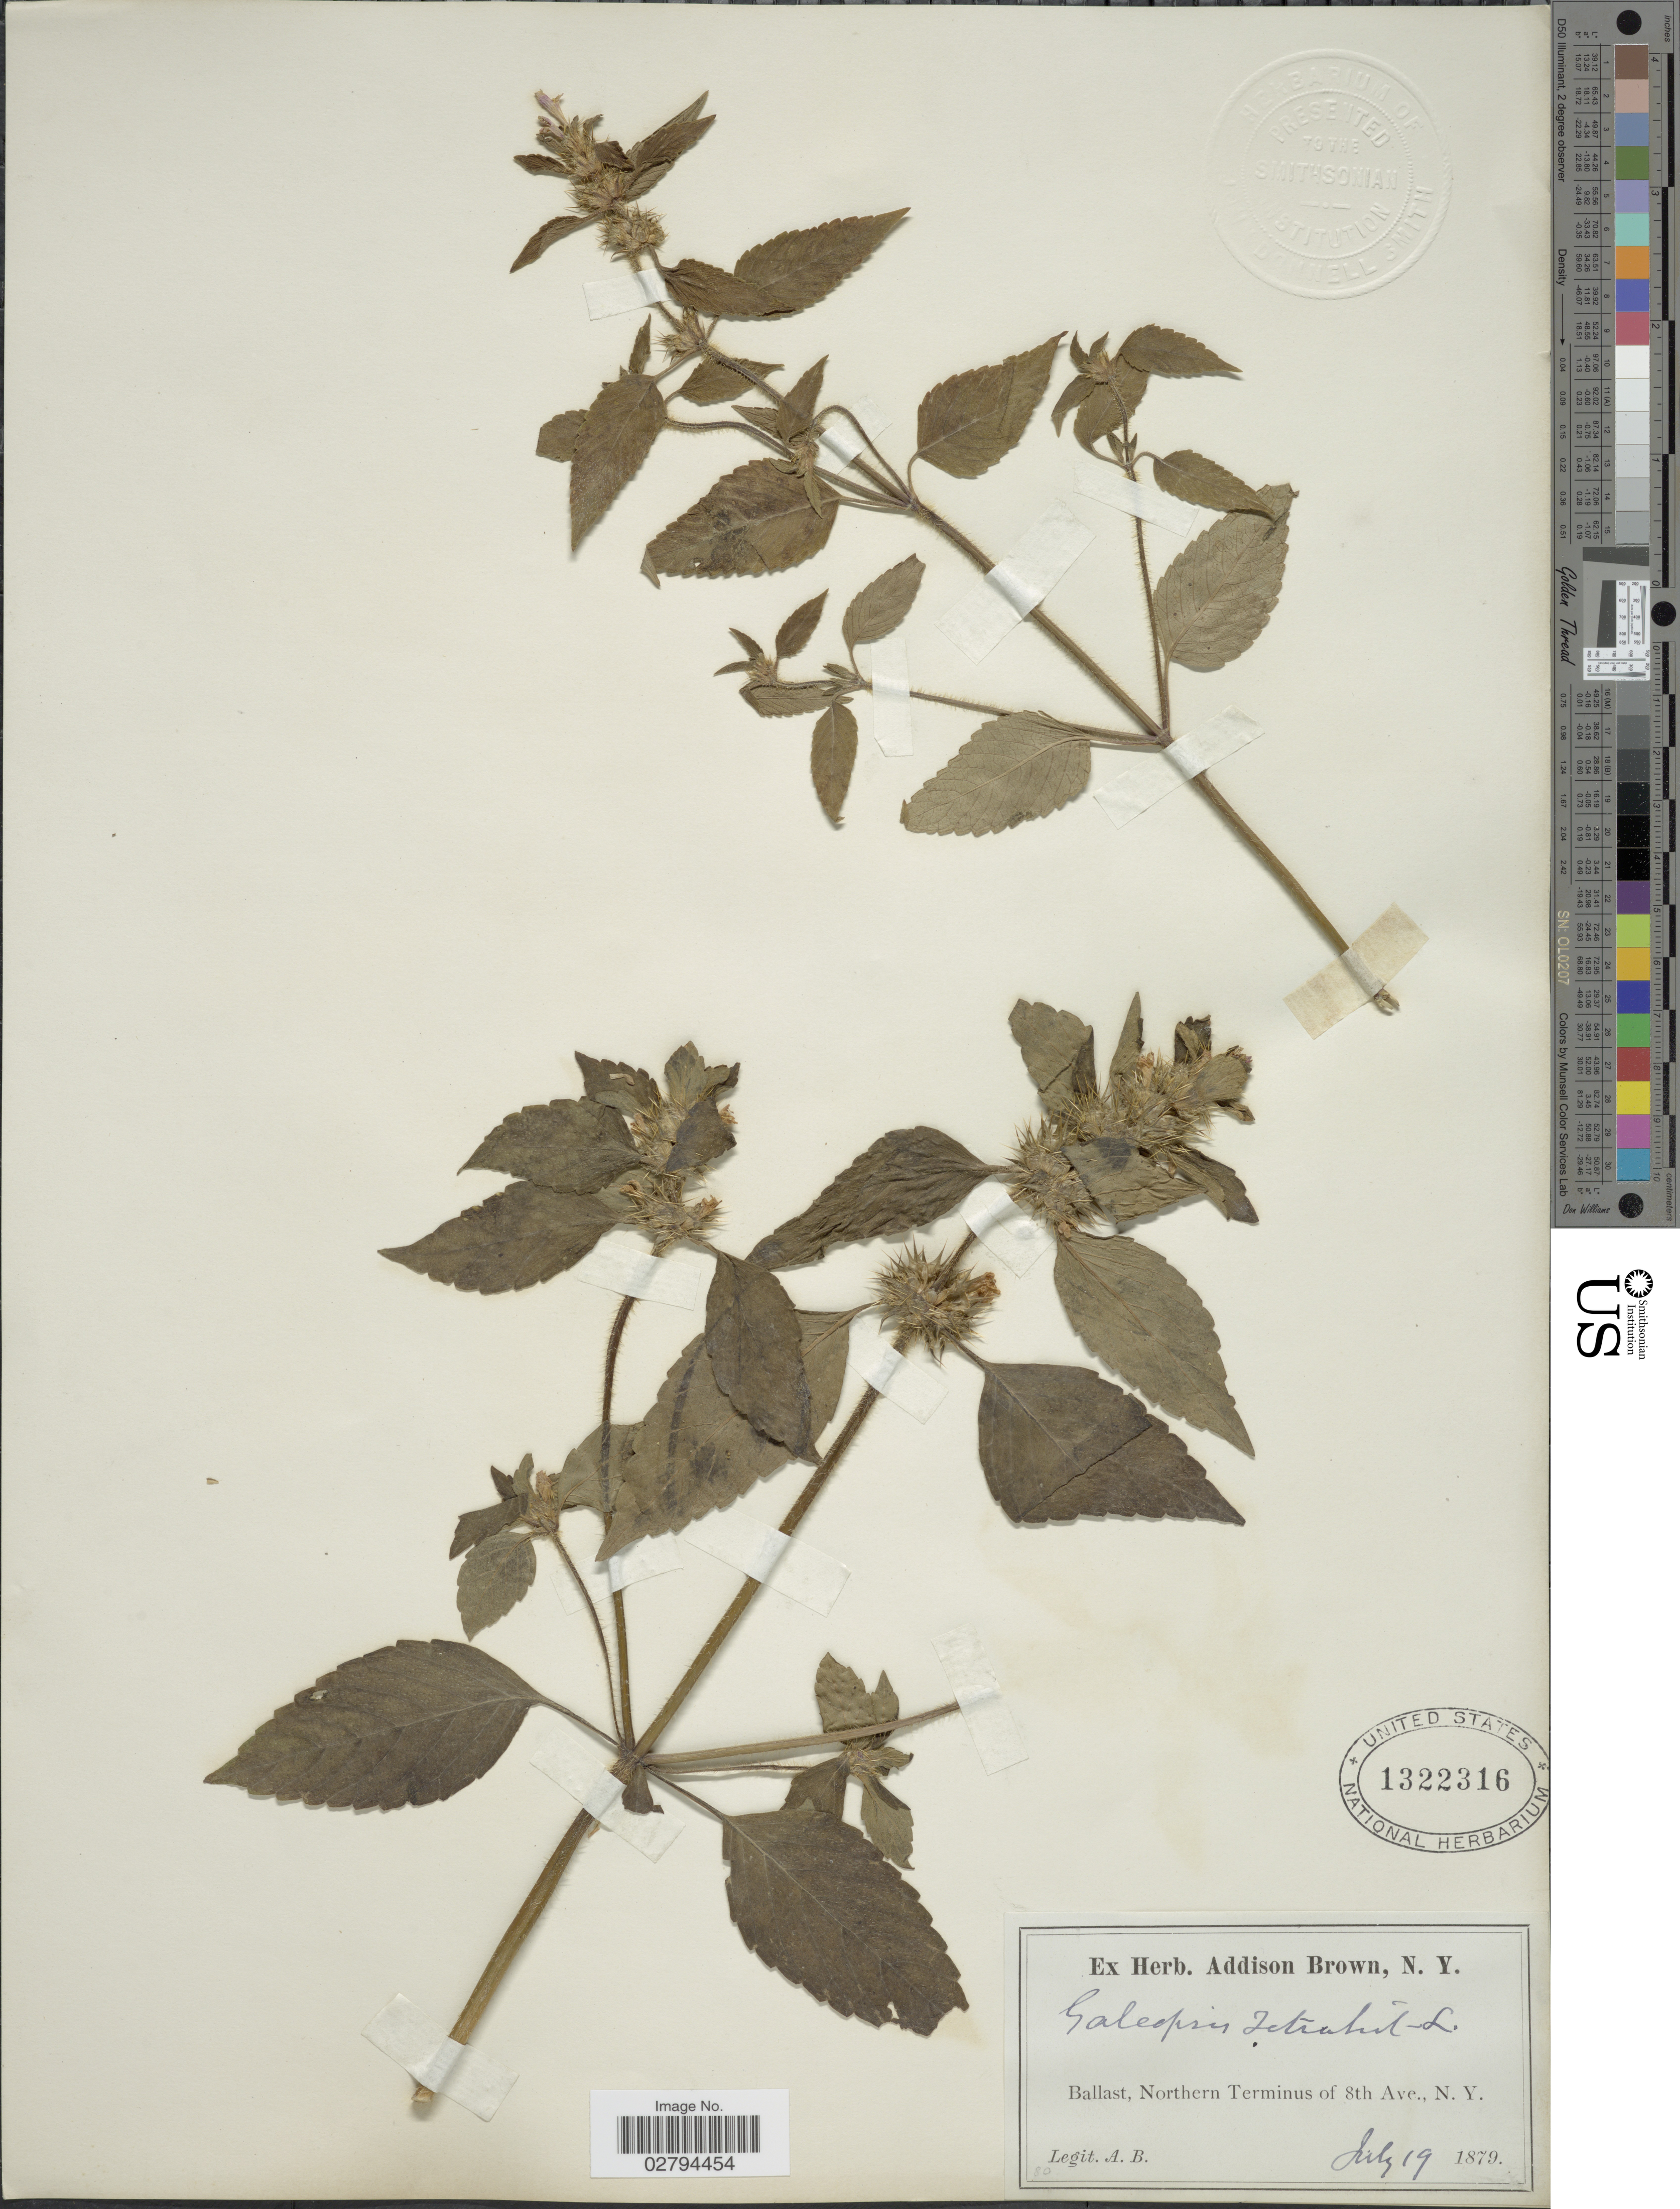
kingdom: Plantae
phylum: Tracheophyta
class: Magnoliopsida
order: Lamiales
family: Lamiaceae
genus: Galeopsis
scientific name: Galeopsis tetrahit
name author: L.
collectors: A. Brown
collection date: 1879-07-19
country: United States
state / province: New York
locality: Ballast, Northern Terminus of 8th Ave., N.Y.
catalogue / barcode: US 1322316